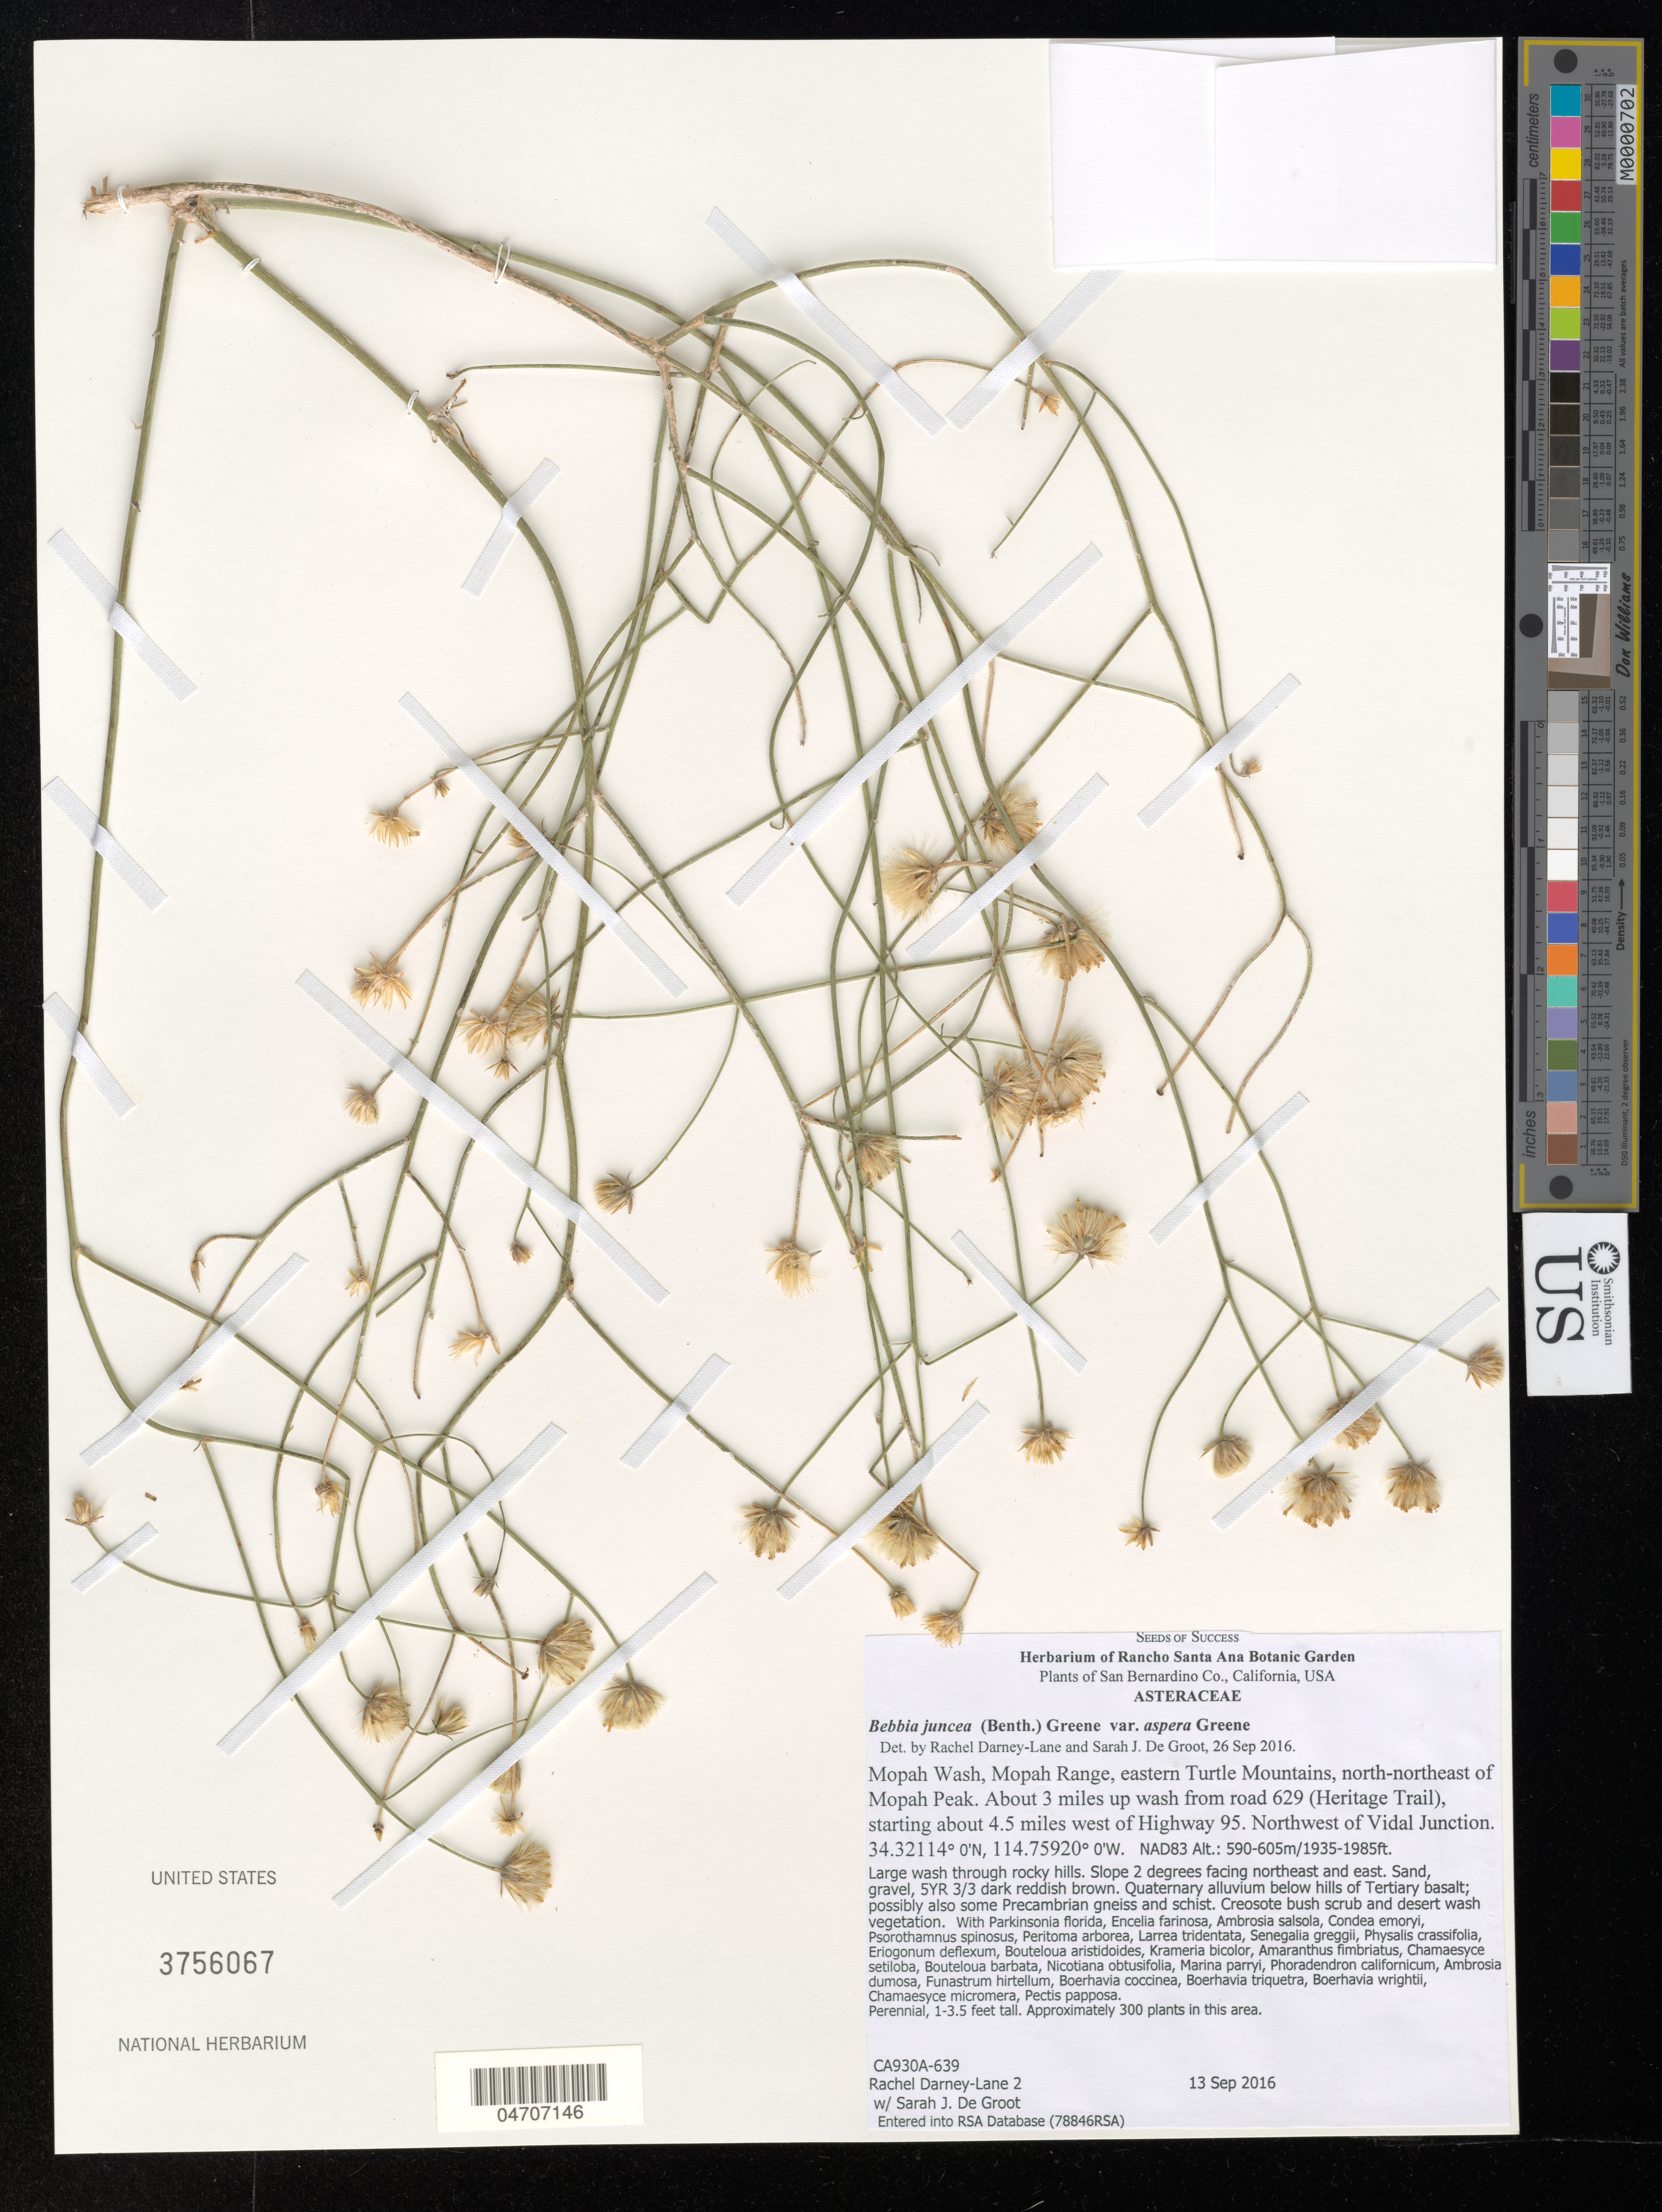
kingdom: Plantae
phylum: Tracheophyta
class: Magnoliopsida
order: Asterales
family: Asteraceae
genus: Bebbia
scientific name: Bebbia juncea var. aspera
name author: Greene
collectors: R. Darney-Lane & S. De Groot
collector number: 2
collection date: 2016-09-13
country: United States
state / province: California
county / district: San Bernardino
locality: San Bernardino Co. Mopah Wash, Mopah Range, eastern Turtle Mountains, north-northeast of Mopah Peak. About 3 miles up wash from road 629 (Heritage Trail), starting about 4.5 miles west of Highway 95. Northwest of Vidal Junction. NAD83.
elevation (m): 590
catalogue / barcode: US 3756067